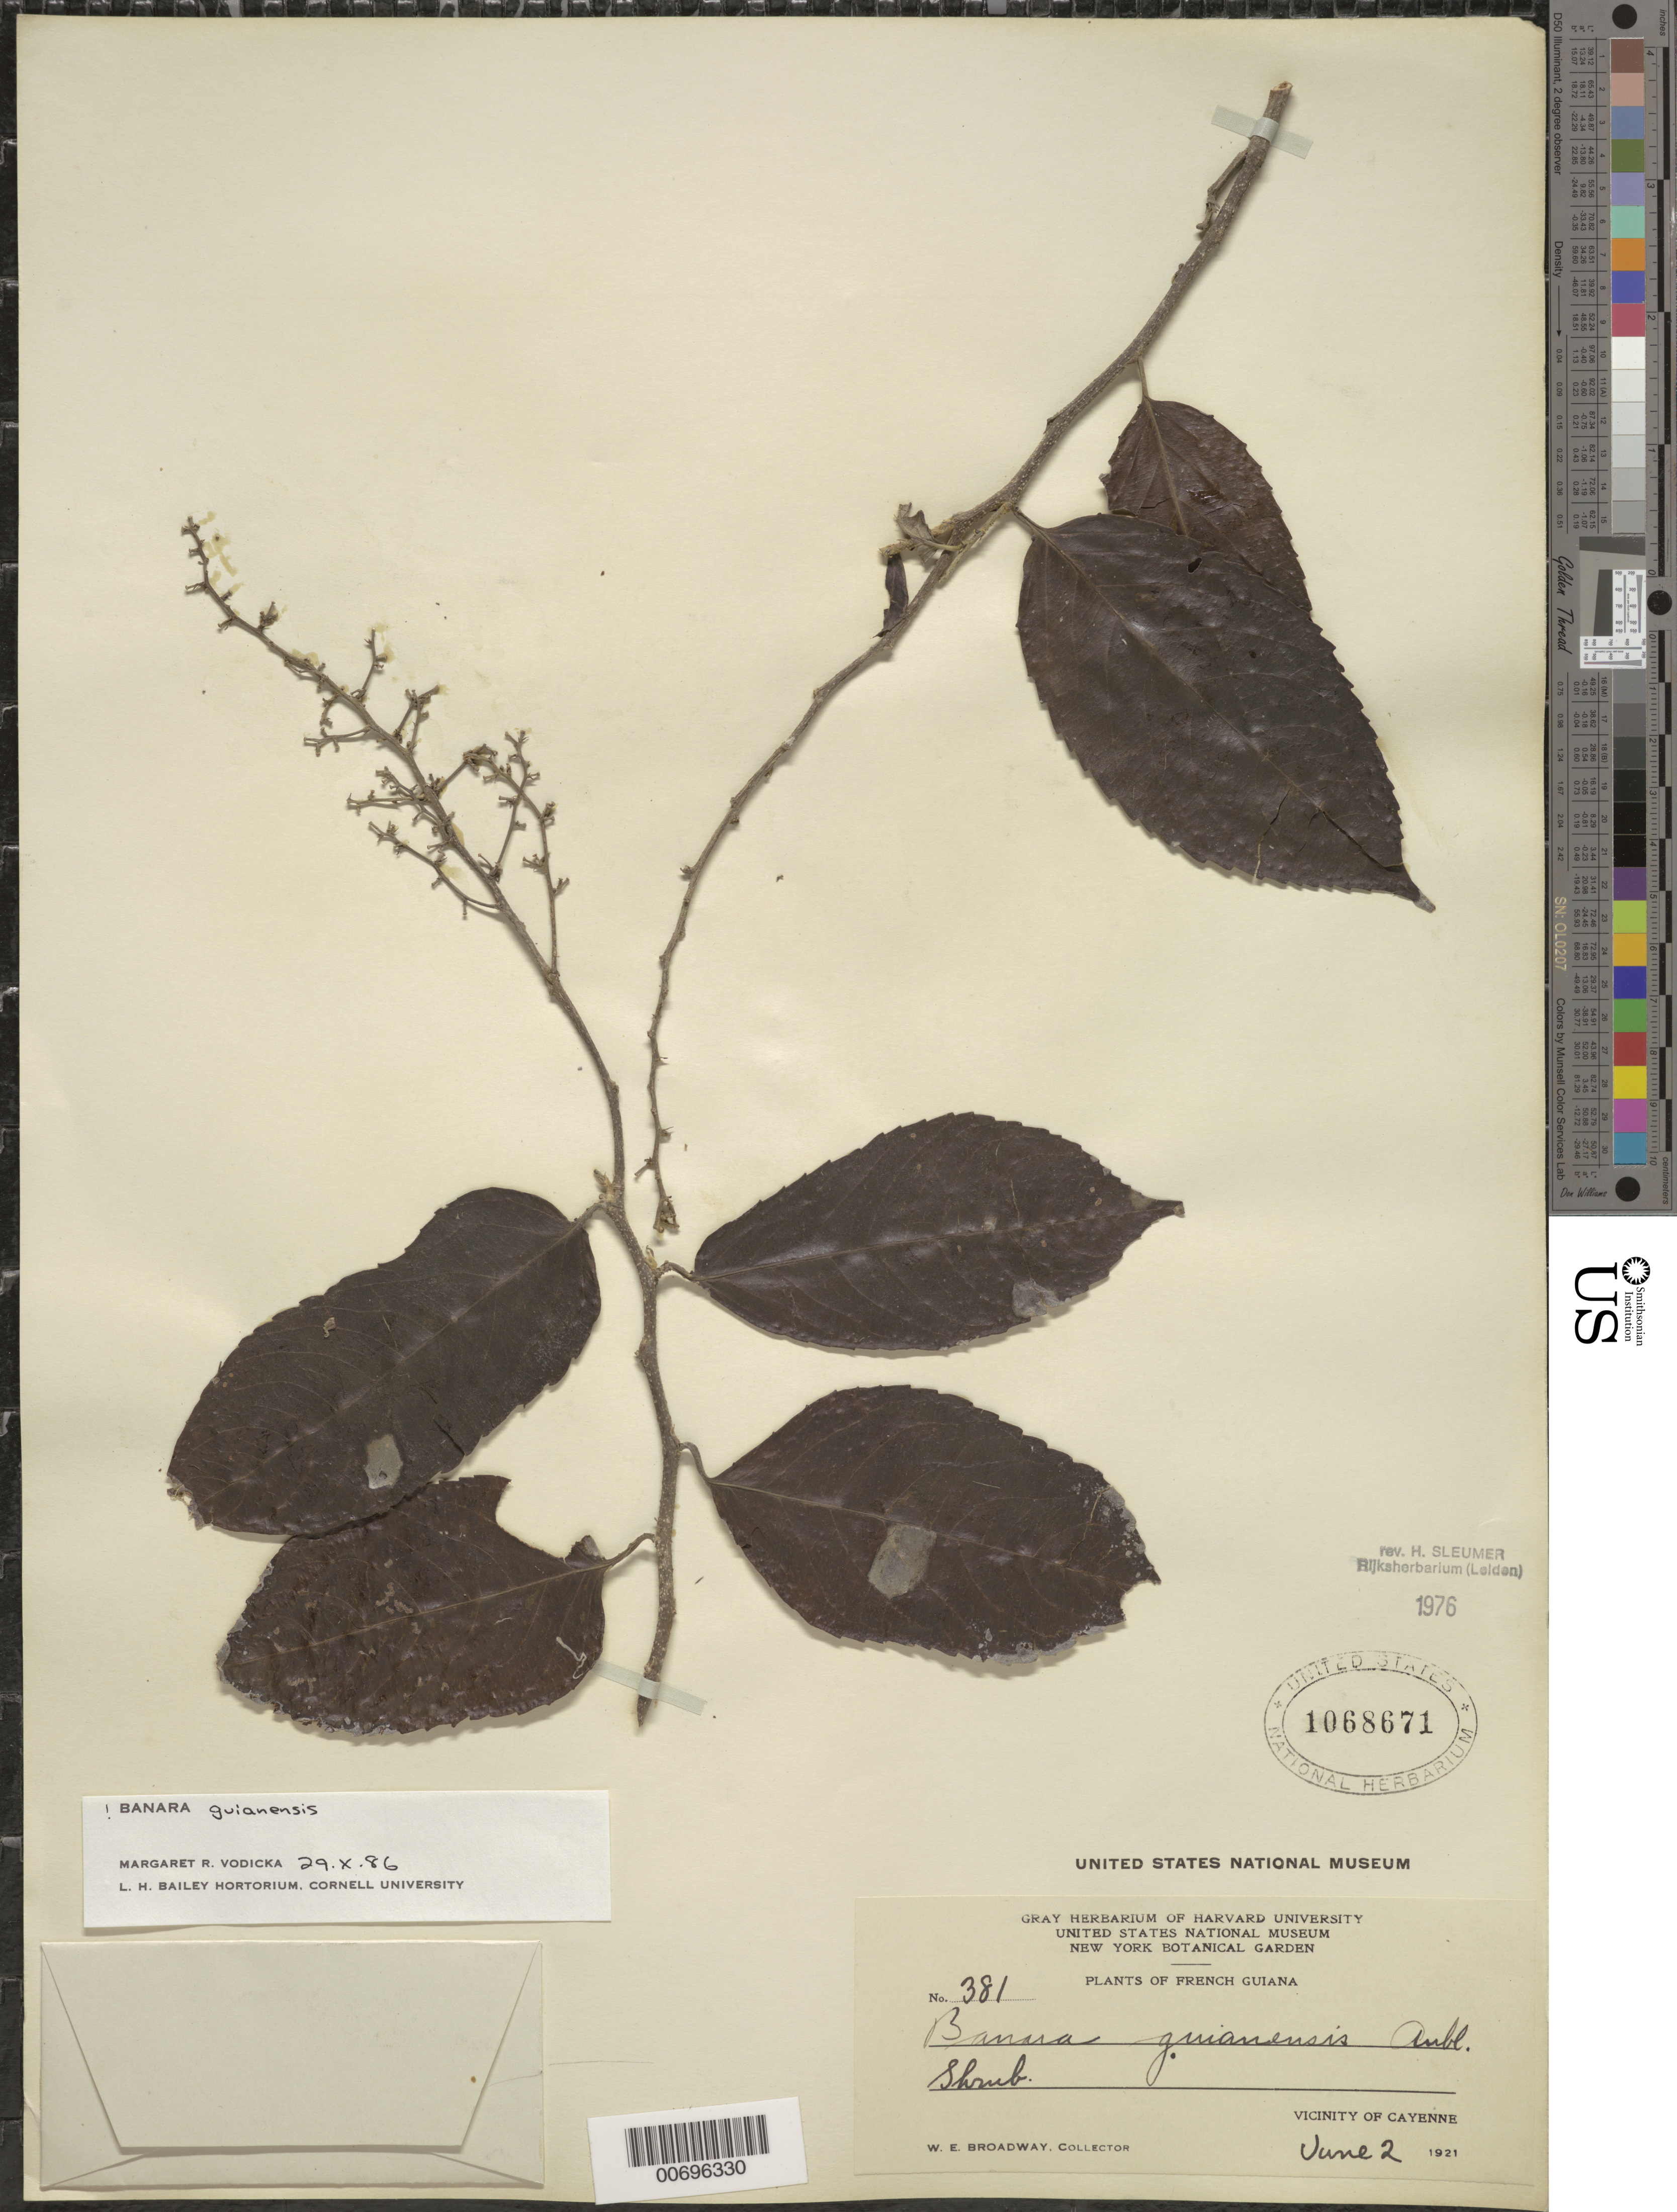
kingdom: Plantae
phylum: Tracheophyta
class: Magnoliopsida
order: Malpighiales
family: Salicaceae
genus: Banara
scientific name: Banara guianensis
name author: Aubl.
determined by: Vodicka, M. R.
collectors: W. E. Broadway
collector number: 381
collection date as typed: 2-Jun-21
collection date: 1921-06-02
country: French Guiana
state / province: Cayenne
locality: Cayenne, vic.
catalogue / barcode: US 1068671